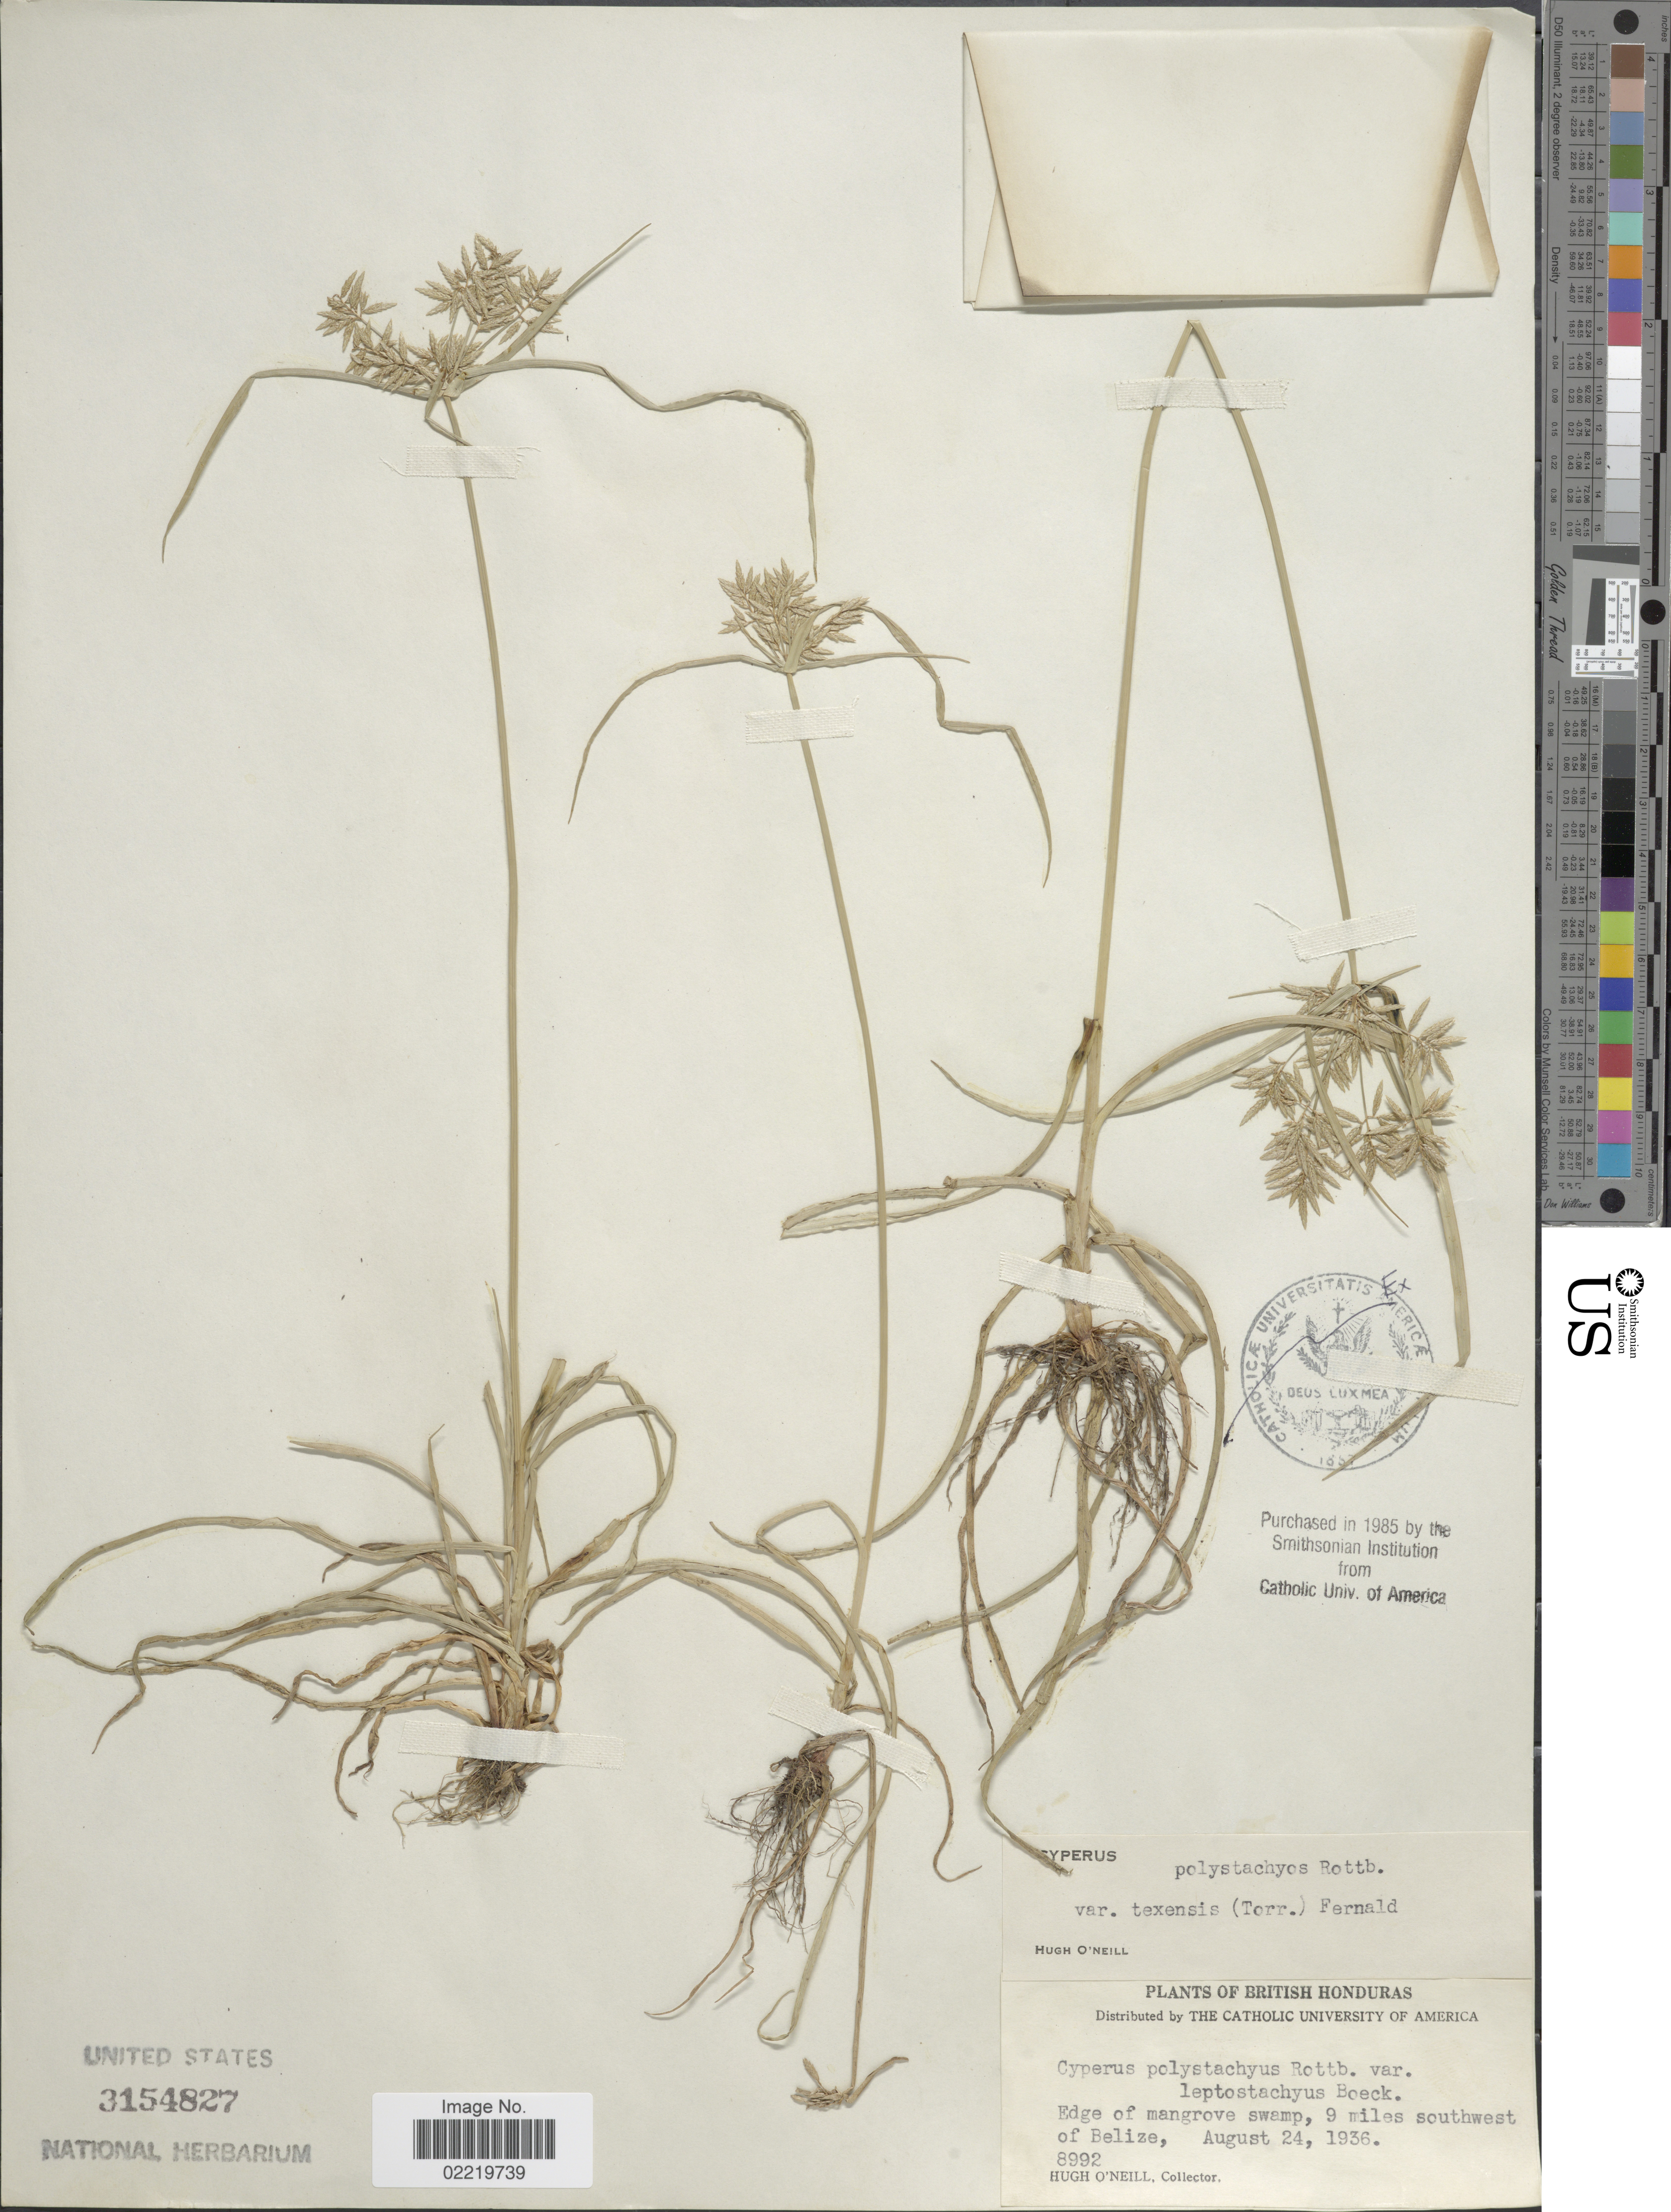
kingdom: Plantae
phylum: Tracheophyta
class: Liliopsida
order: Poales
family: Cyperaceae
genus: Cyperus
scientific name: Cyperus polystachyos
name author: Rottb.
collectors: H. O'Neill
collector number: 8992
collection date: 1936-08-24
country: Belize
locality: British Honduras, Edge of mangrove swamp, 9 miles southwest of Belize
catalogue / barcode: US 3154827